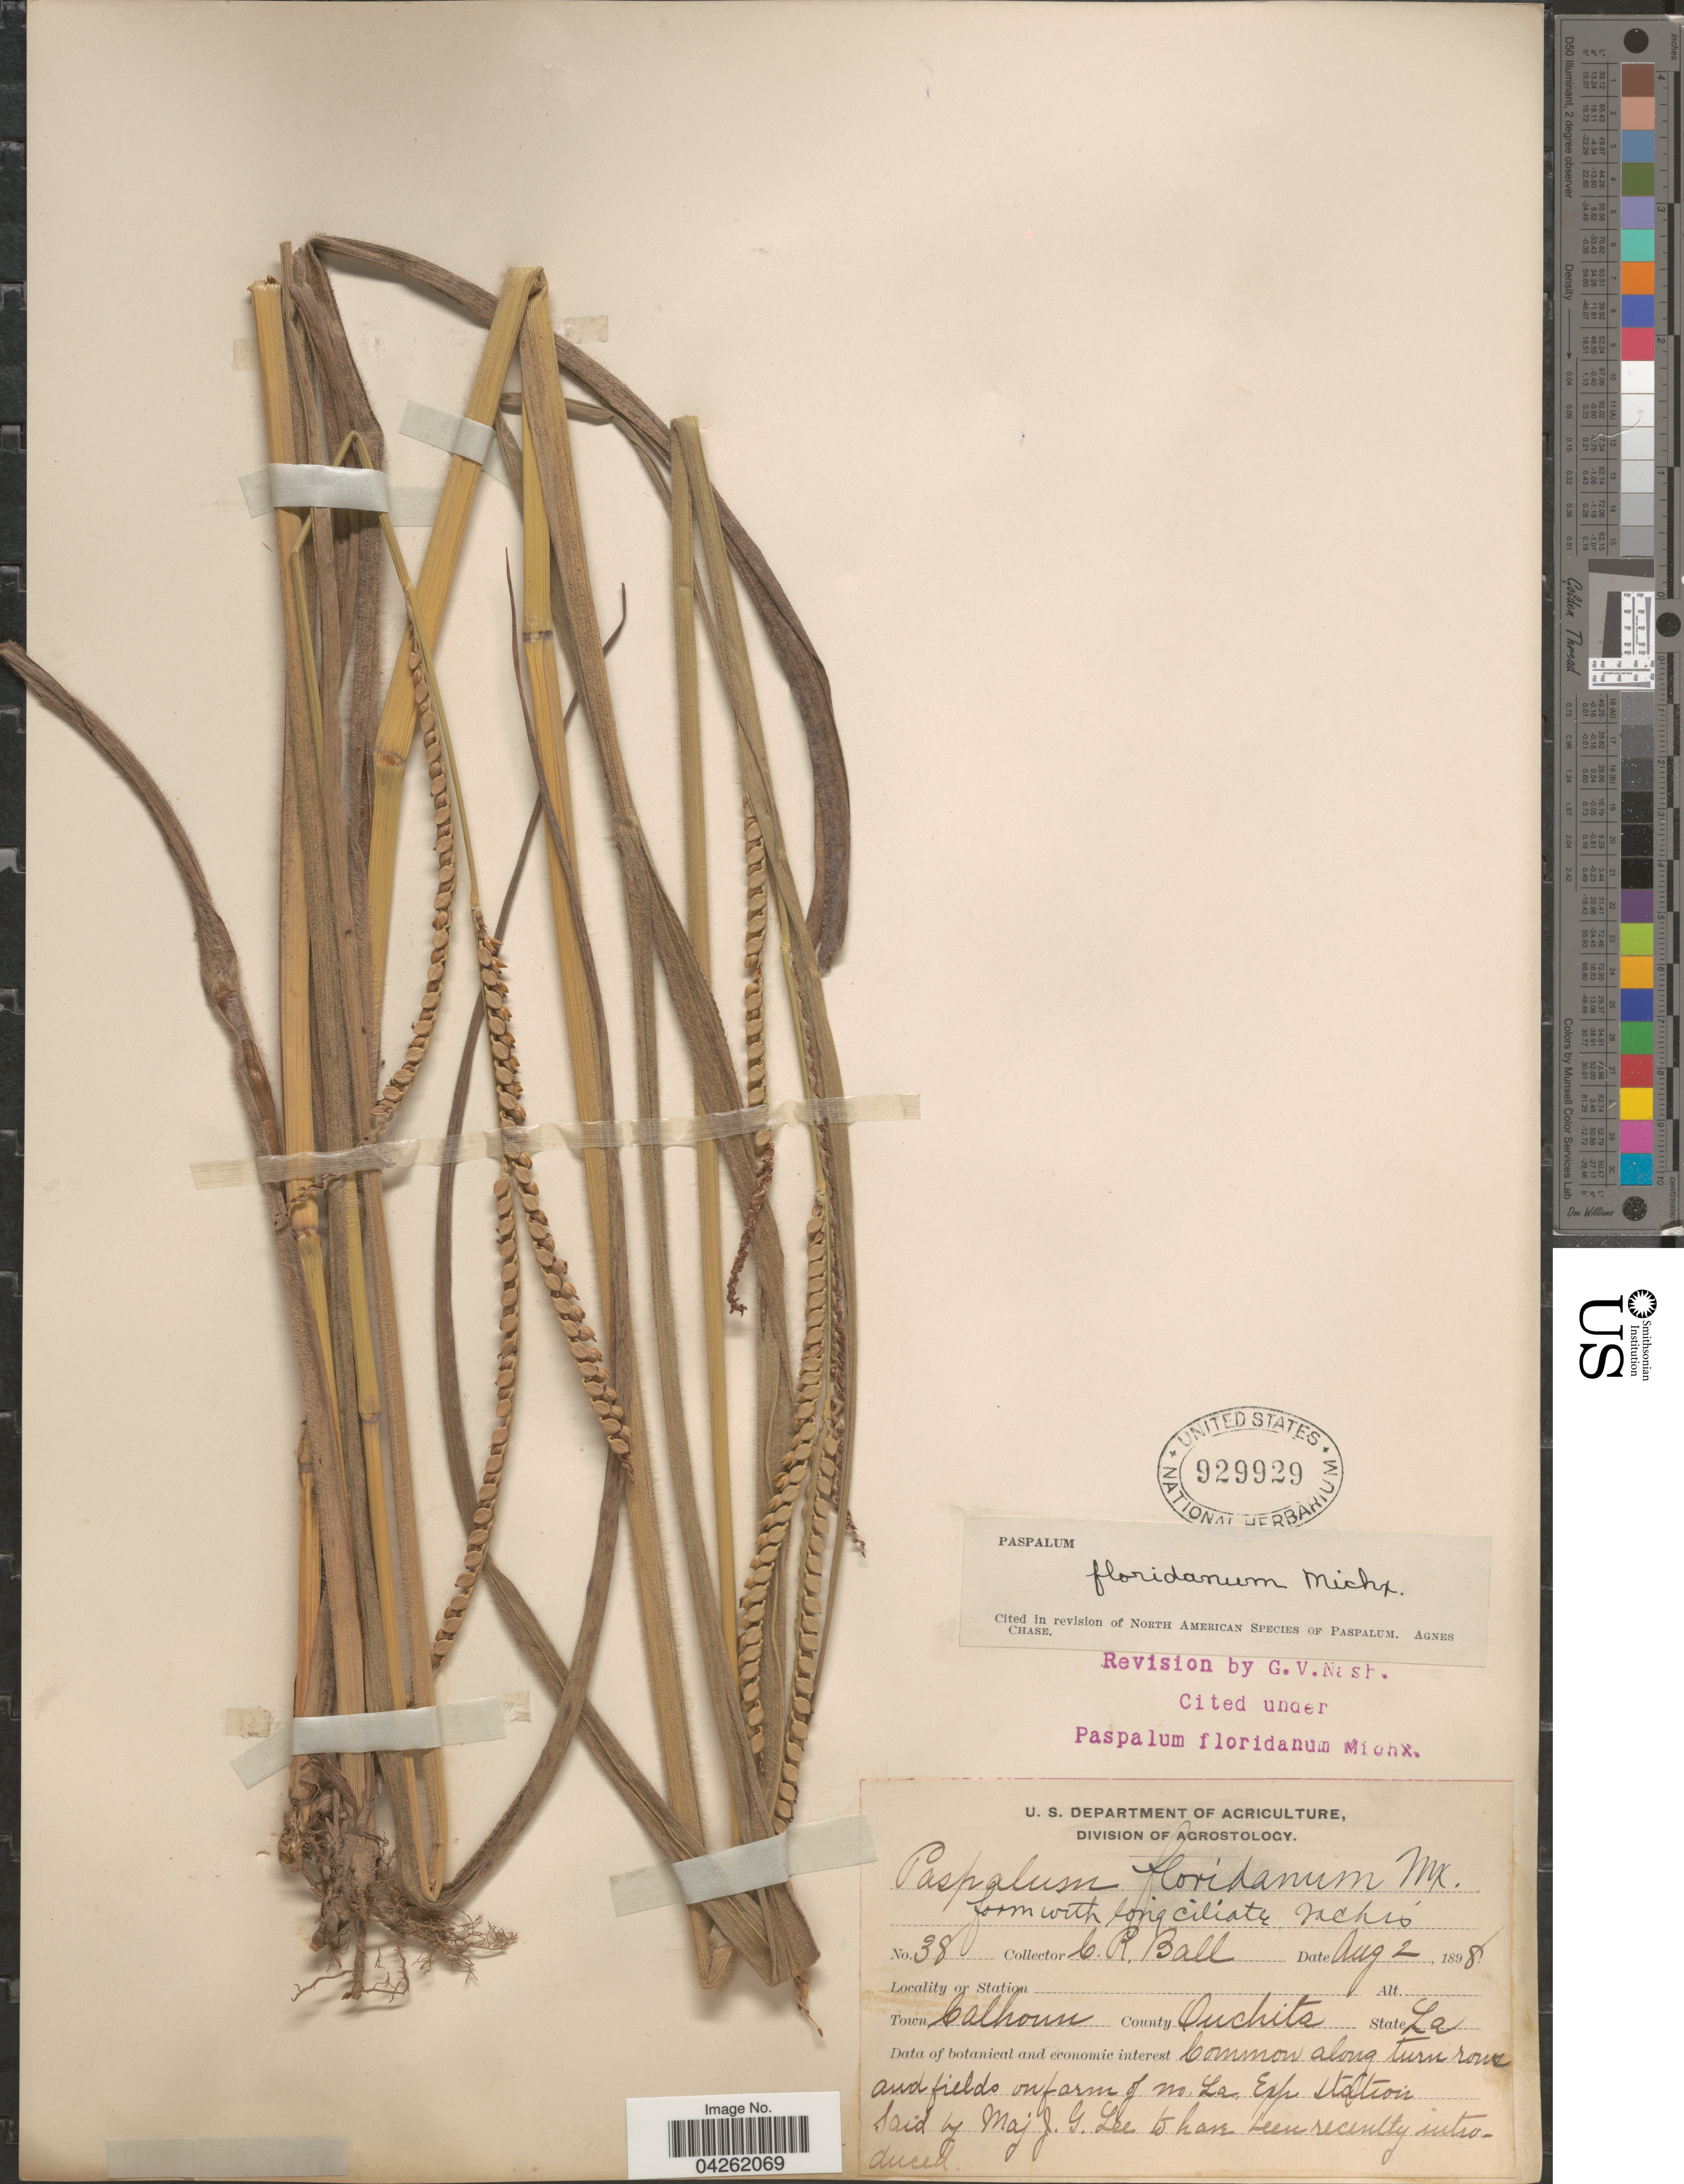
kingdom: Plantae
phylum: Tracheophyta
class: Liliopsida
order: Poales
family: Poaceae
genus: Paspalum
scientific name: Paspalum floridanum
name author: Michx.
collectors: C. R. Ball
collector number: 38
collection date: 1898-08-02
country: United States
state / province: Louisiana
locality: Town Calhoun. County Ouchits.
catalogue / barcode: US 929929